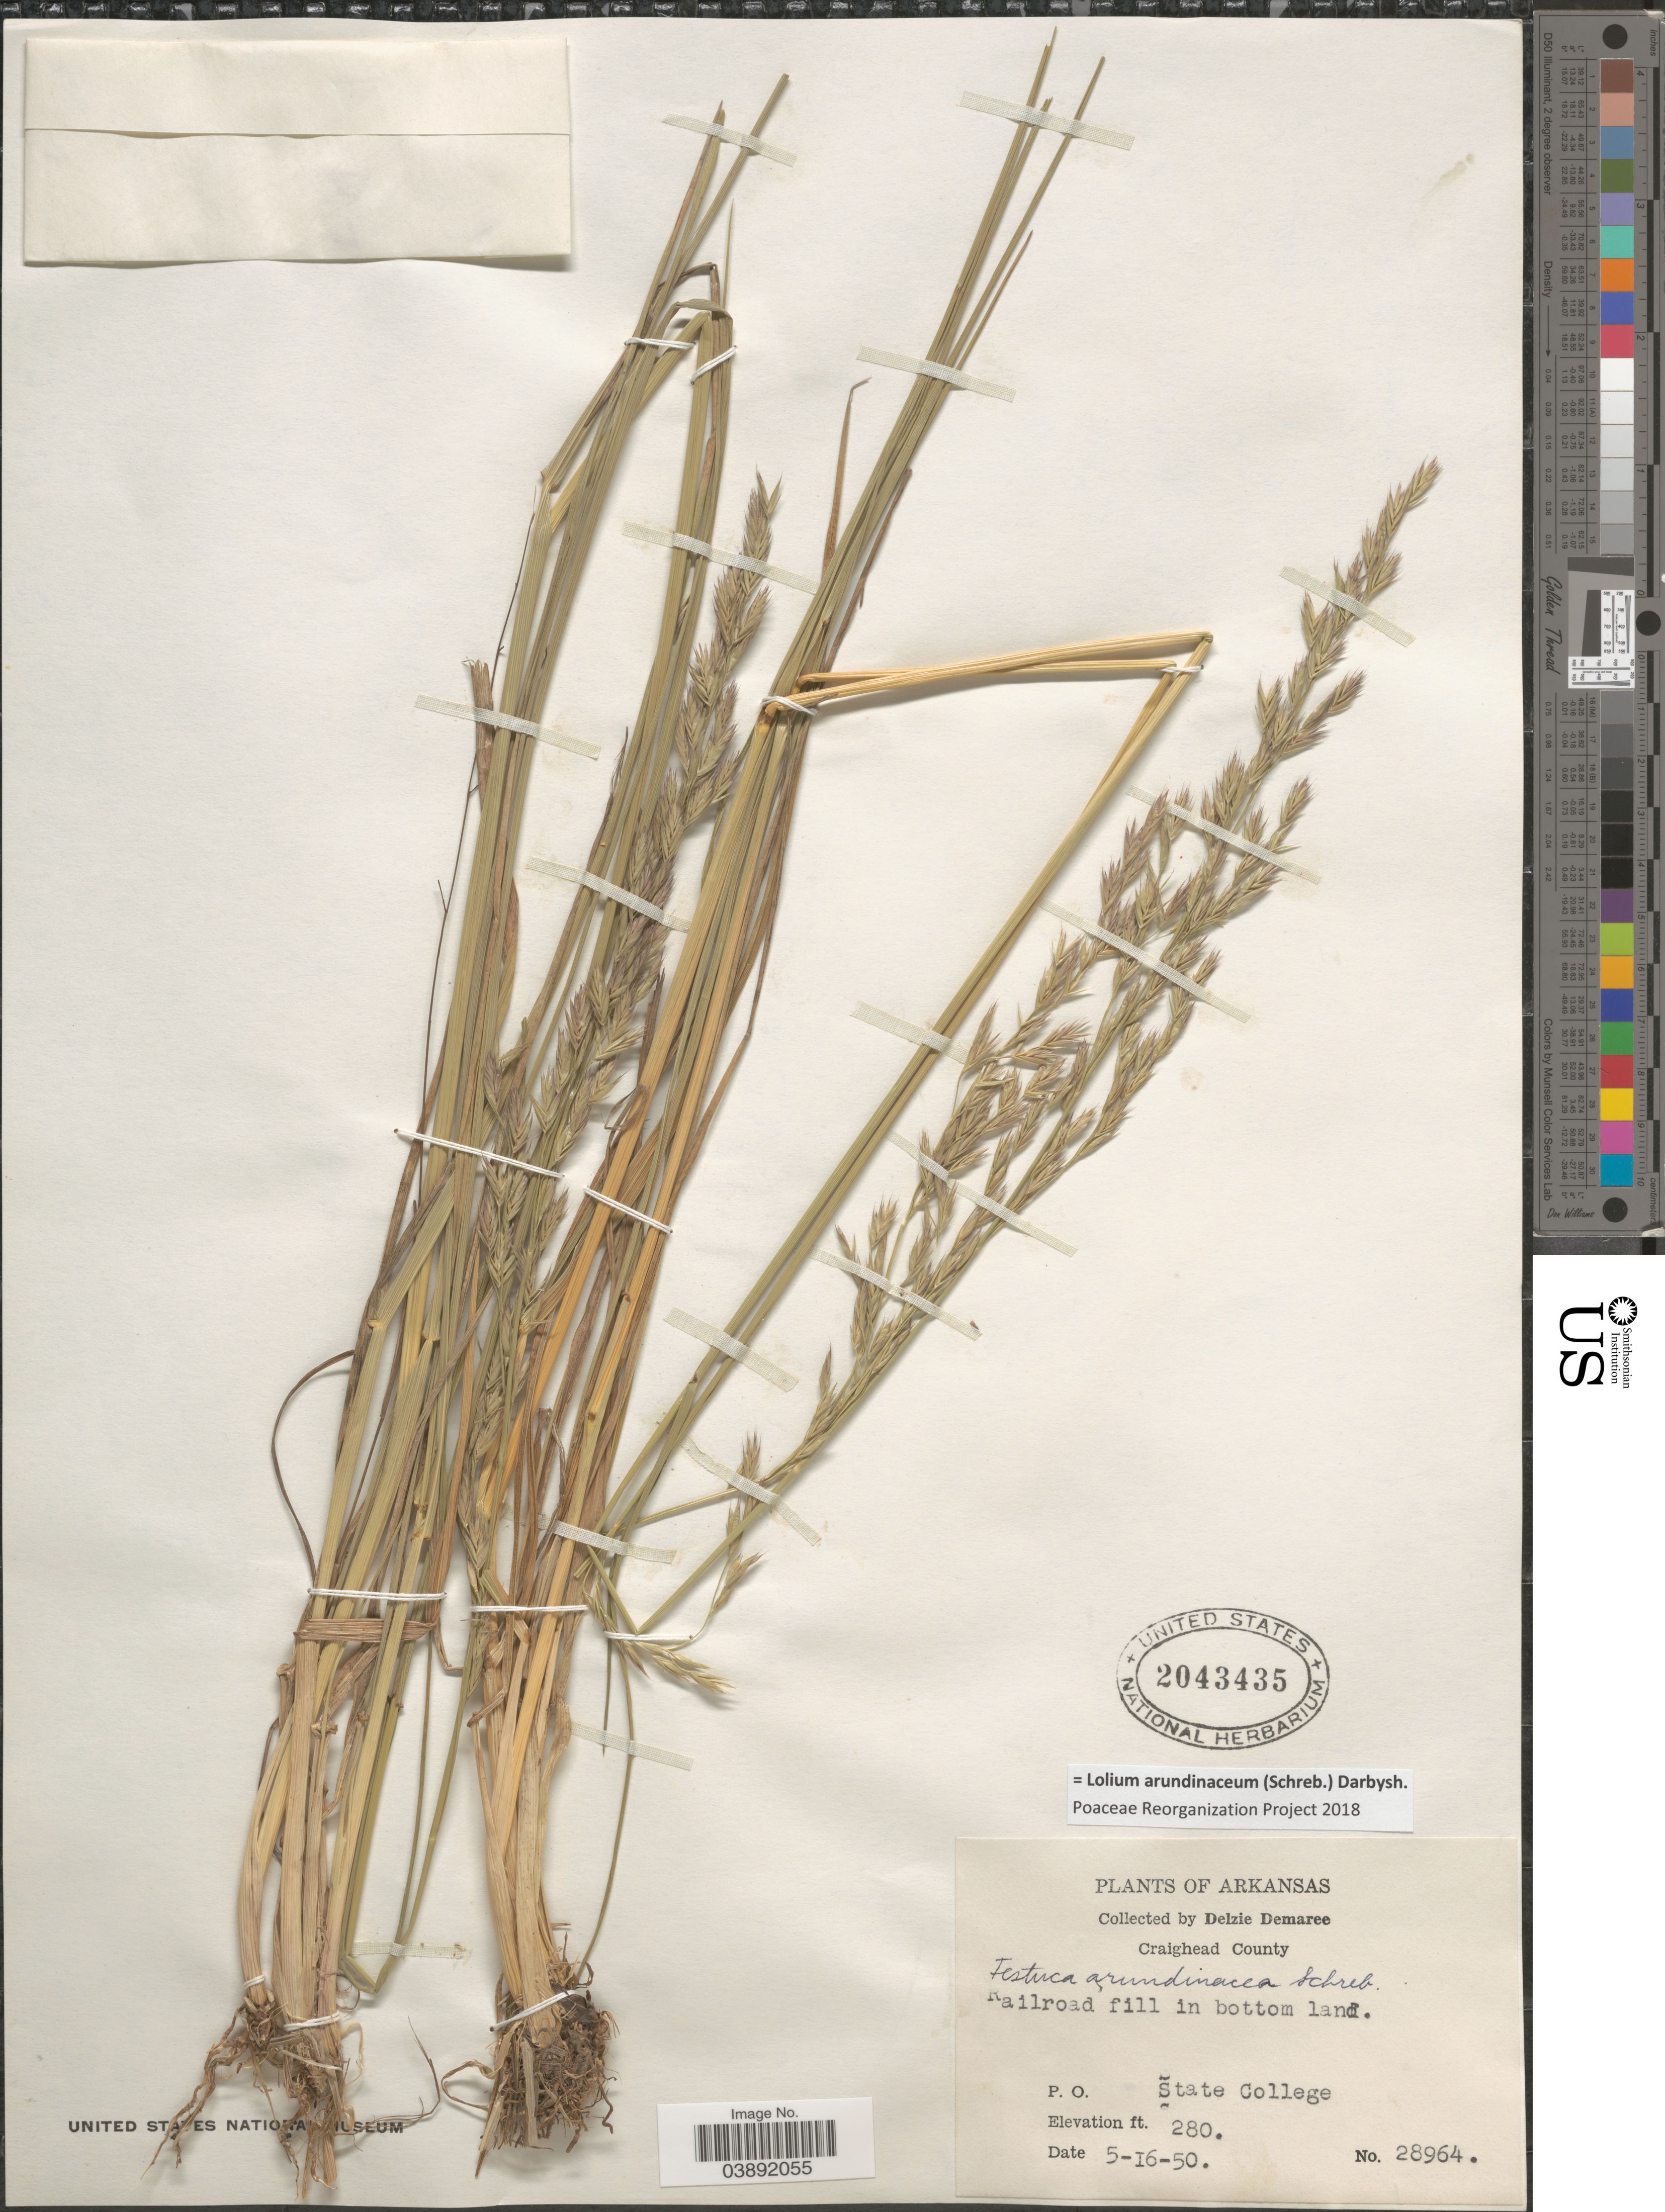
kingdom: Plantae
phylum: Tracheophyta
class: Liliopsida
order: Poales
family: Poaceae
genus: Lolium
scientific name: Lolium arundinaceum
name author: (Schreb.) Darbysh.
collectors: D. Demaree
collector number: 28964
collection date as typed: Transcribed d/m/y: 16/5/50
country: United States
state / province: Arkansas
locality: Craighead County. P. O. State College.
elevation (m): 85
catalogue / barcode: US 2043435